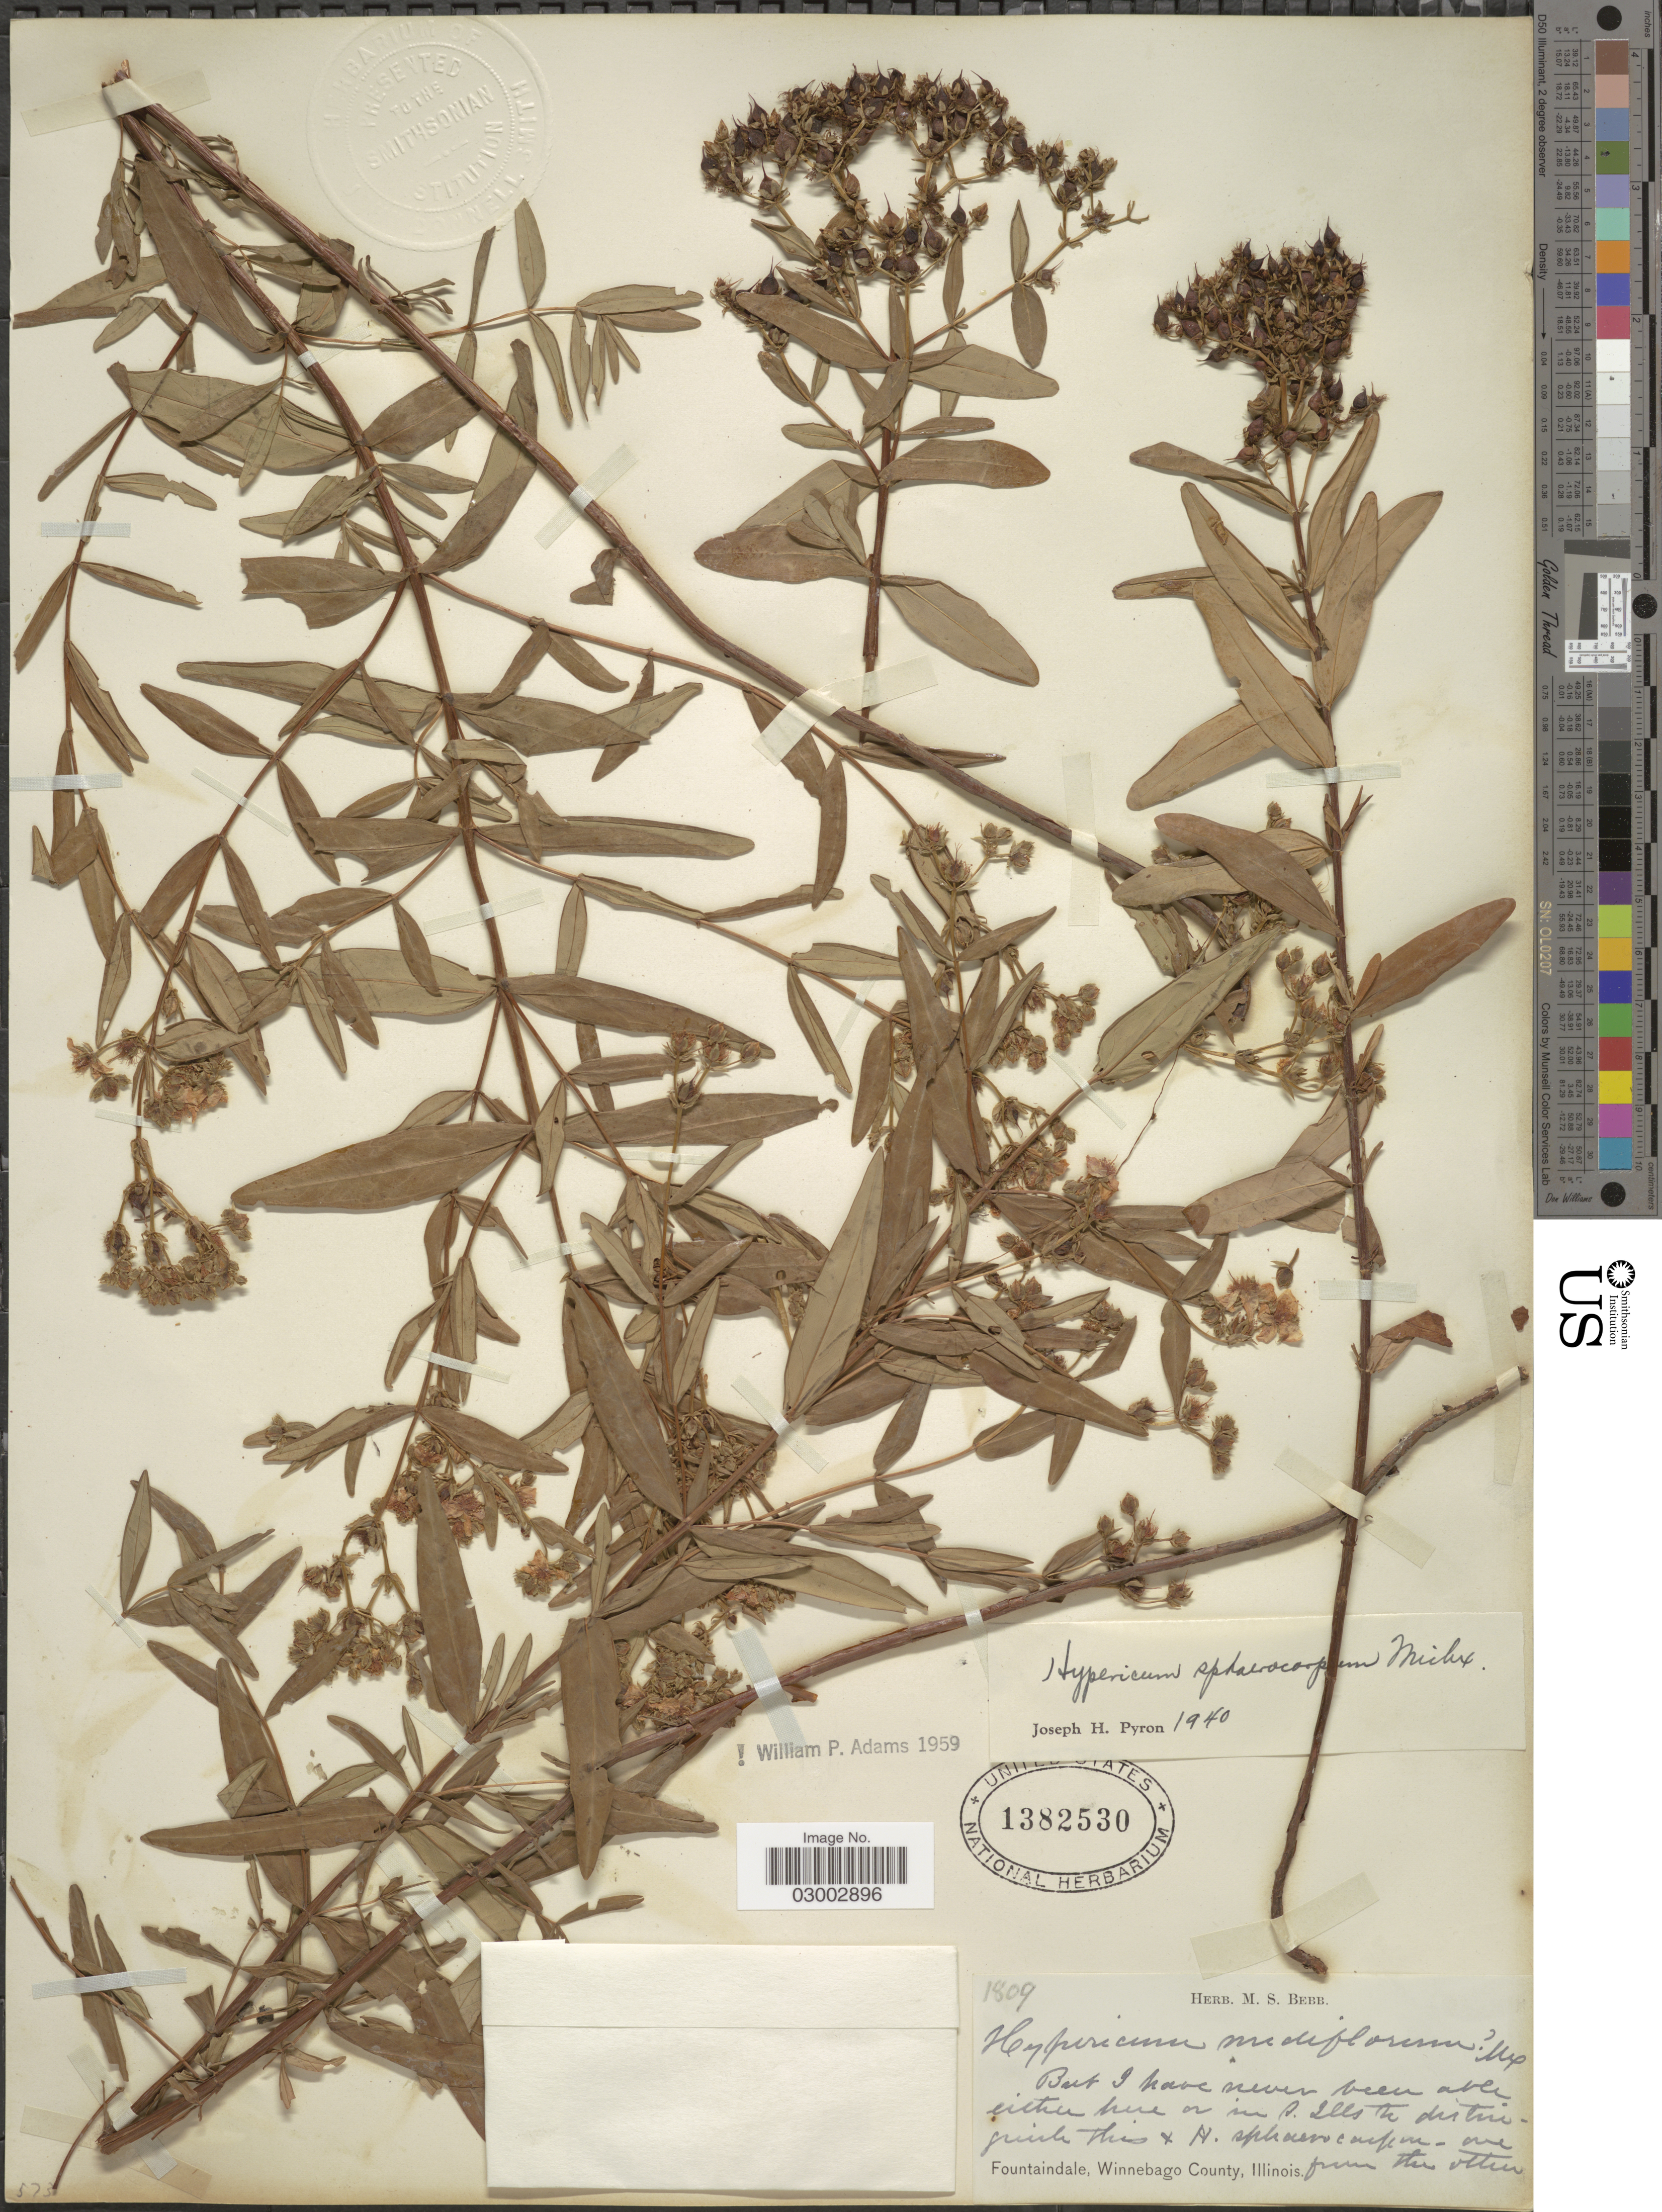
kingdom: Plantae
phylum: Tracheophyta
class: Magnoliopsida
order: Malpighiales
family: Hypericaceae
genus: Hypericum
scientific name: Hypericum sphaerocarpum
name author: Michx.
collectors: ex Herb. M. S. Bebb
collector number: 1809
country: United States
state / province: Illinois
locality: Fountaindale, Winnebago County, Illinois.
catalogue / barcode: US 1382530